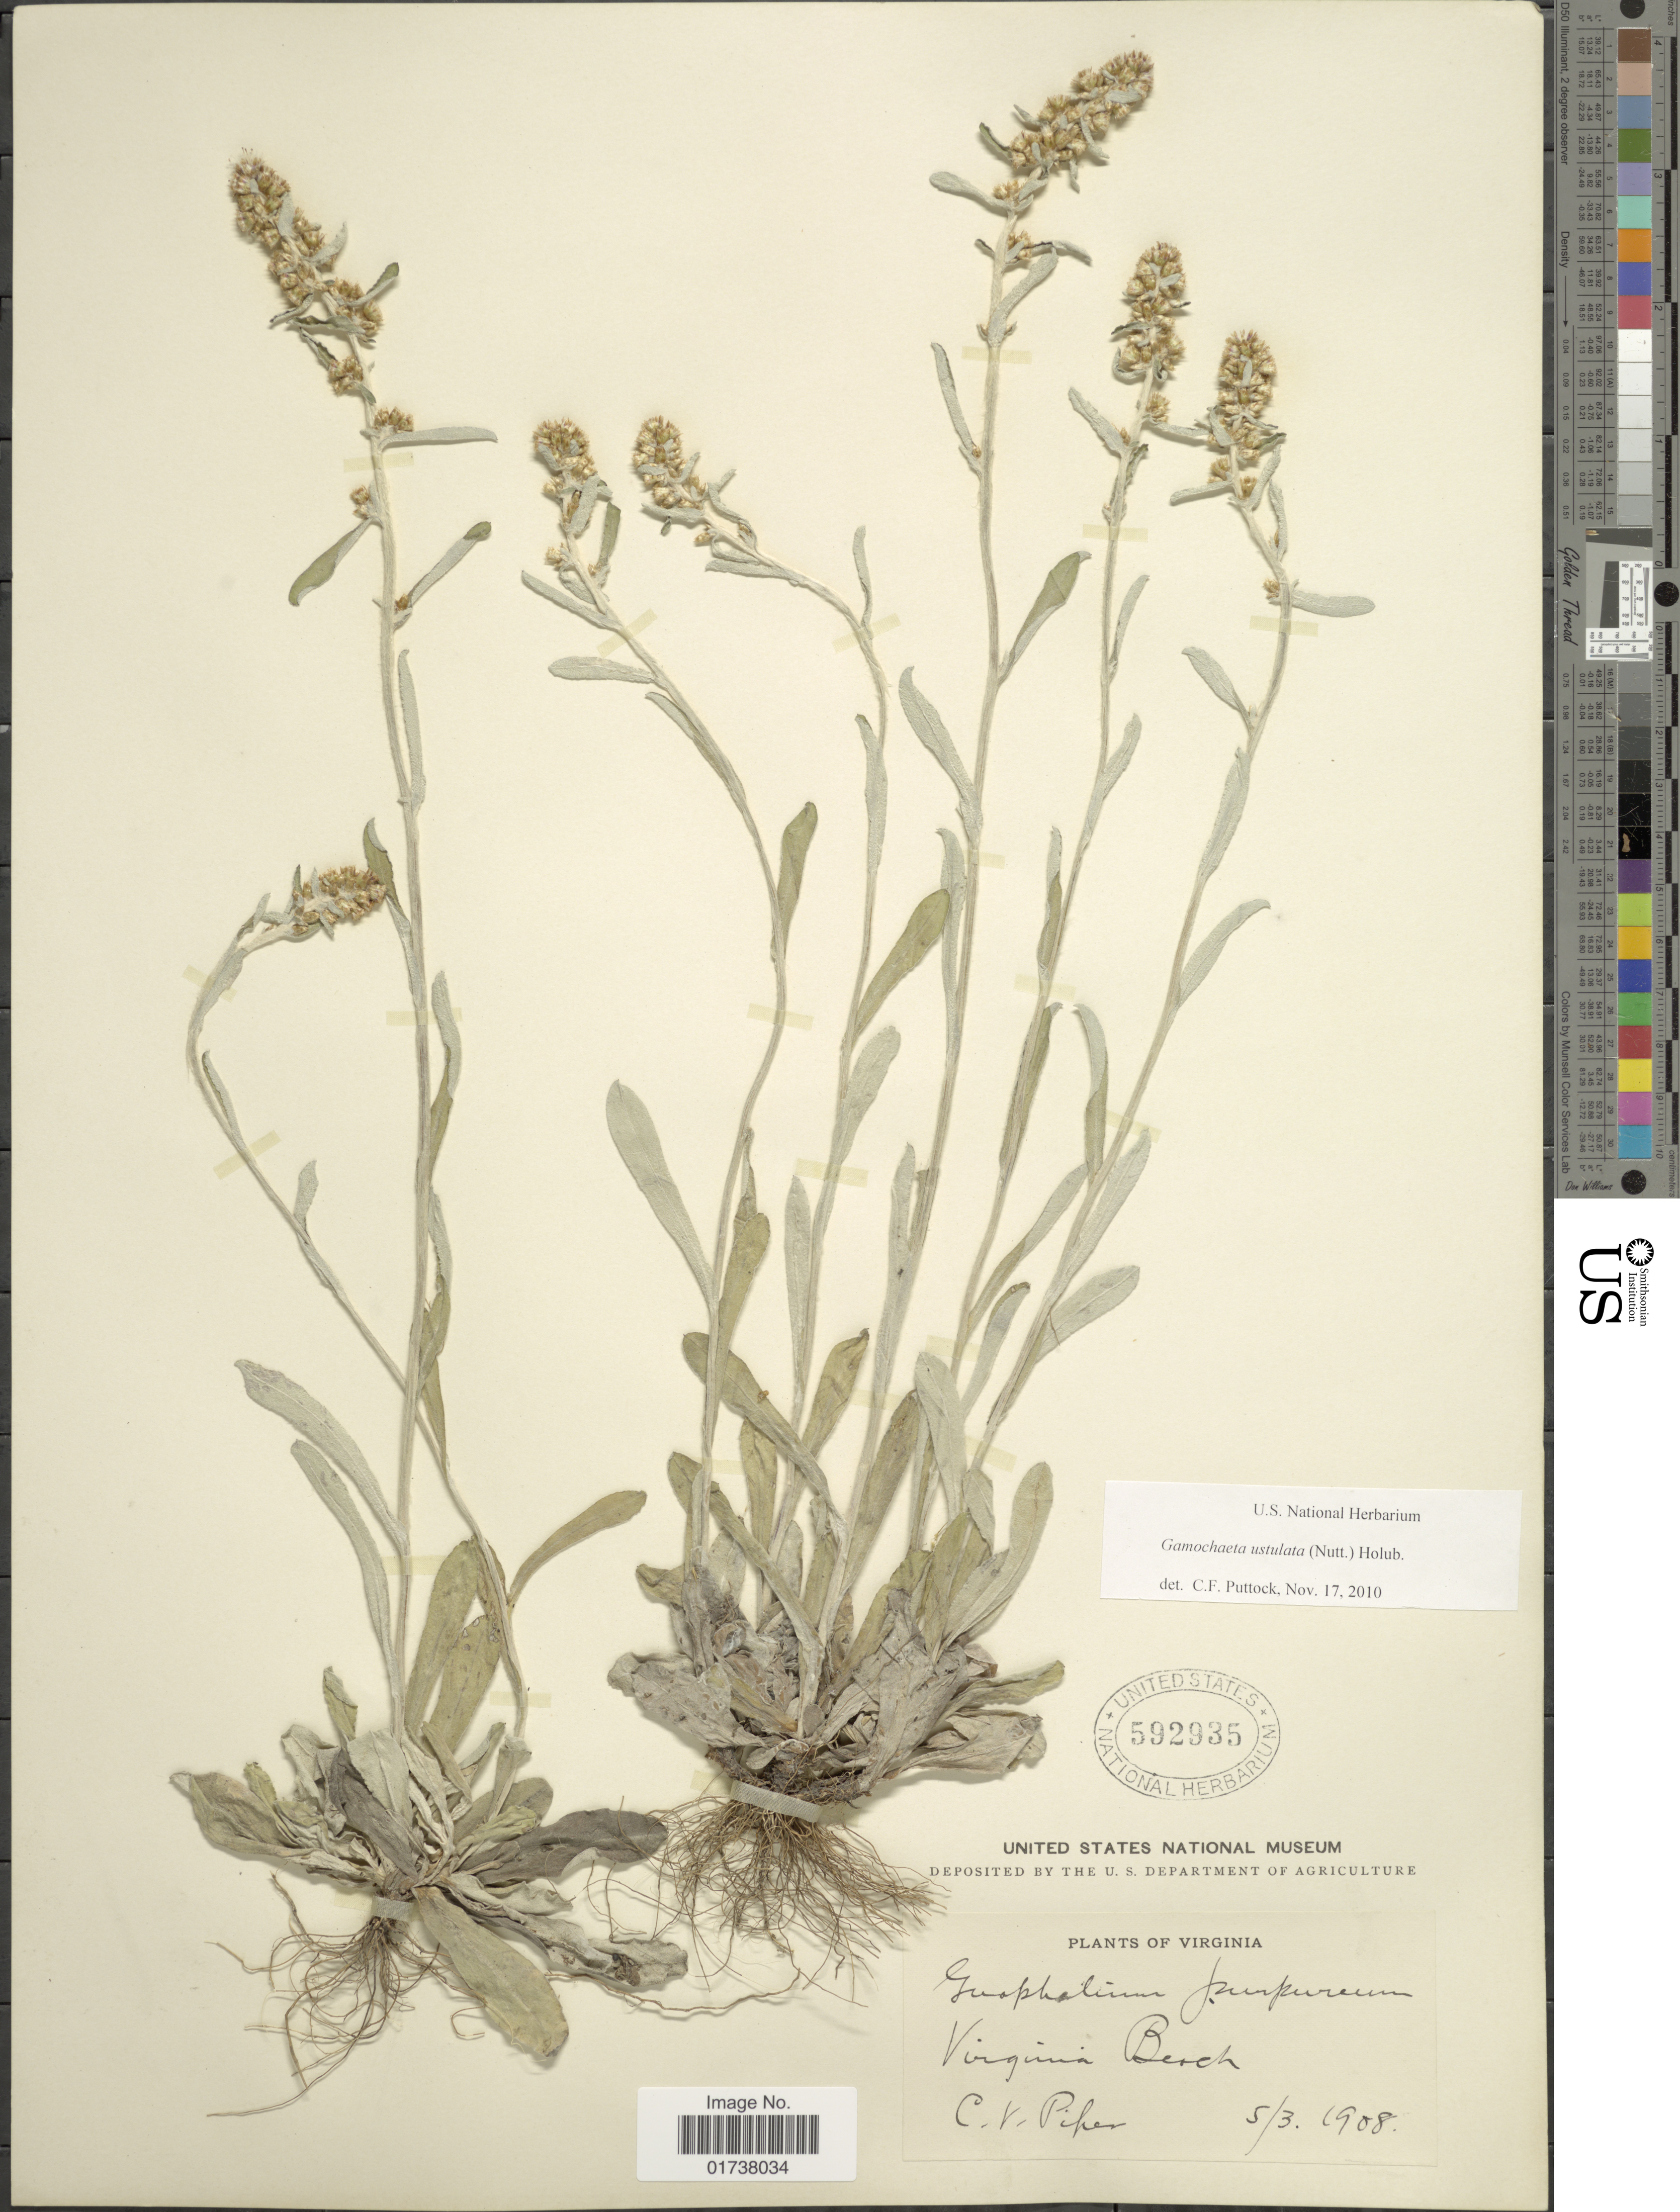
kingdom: Plantae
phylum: Tracheophyta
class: Magnoliopsida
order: Asterales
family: Asteraceae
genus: Gamochaeta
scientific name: Gamochaeta ustulata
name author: (Nutt.) Holub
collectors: C. V. Piper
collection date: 1908-05-03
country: United States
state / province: Virginia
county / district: City of Virginia Beach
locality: Virginia Beach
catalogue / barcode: US 592935